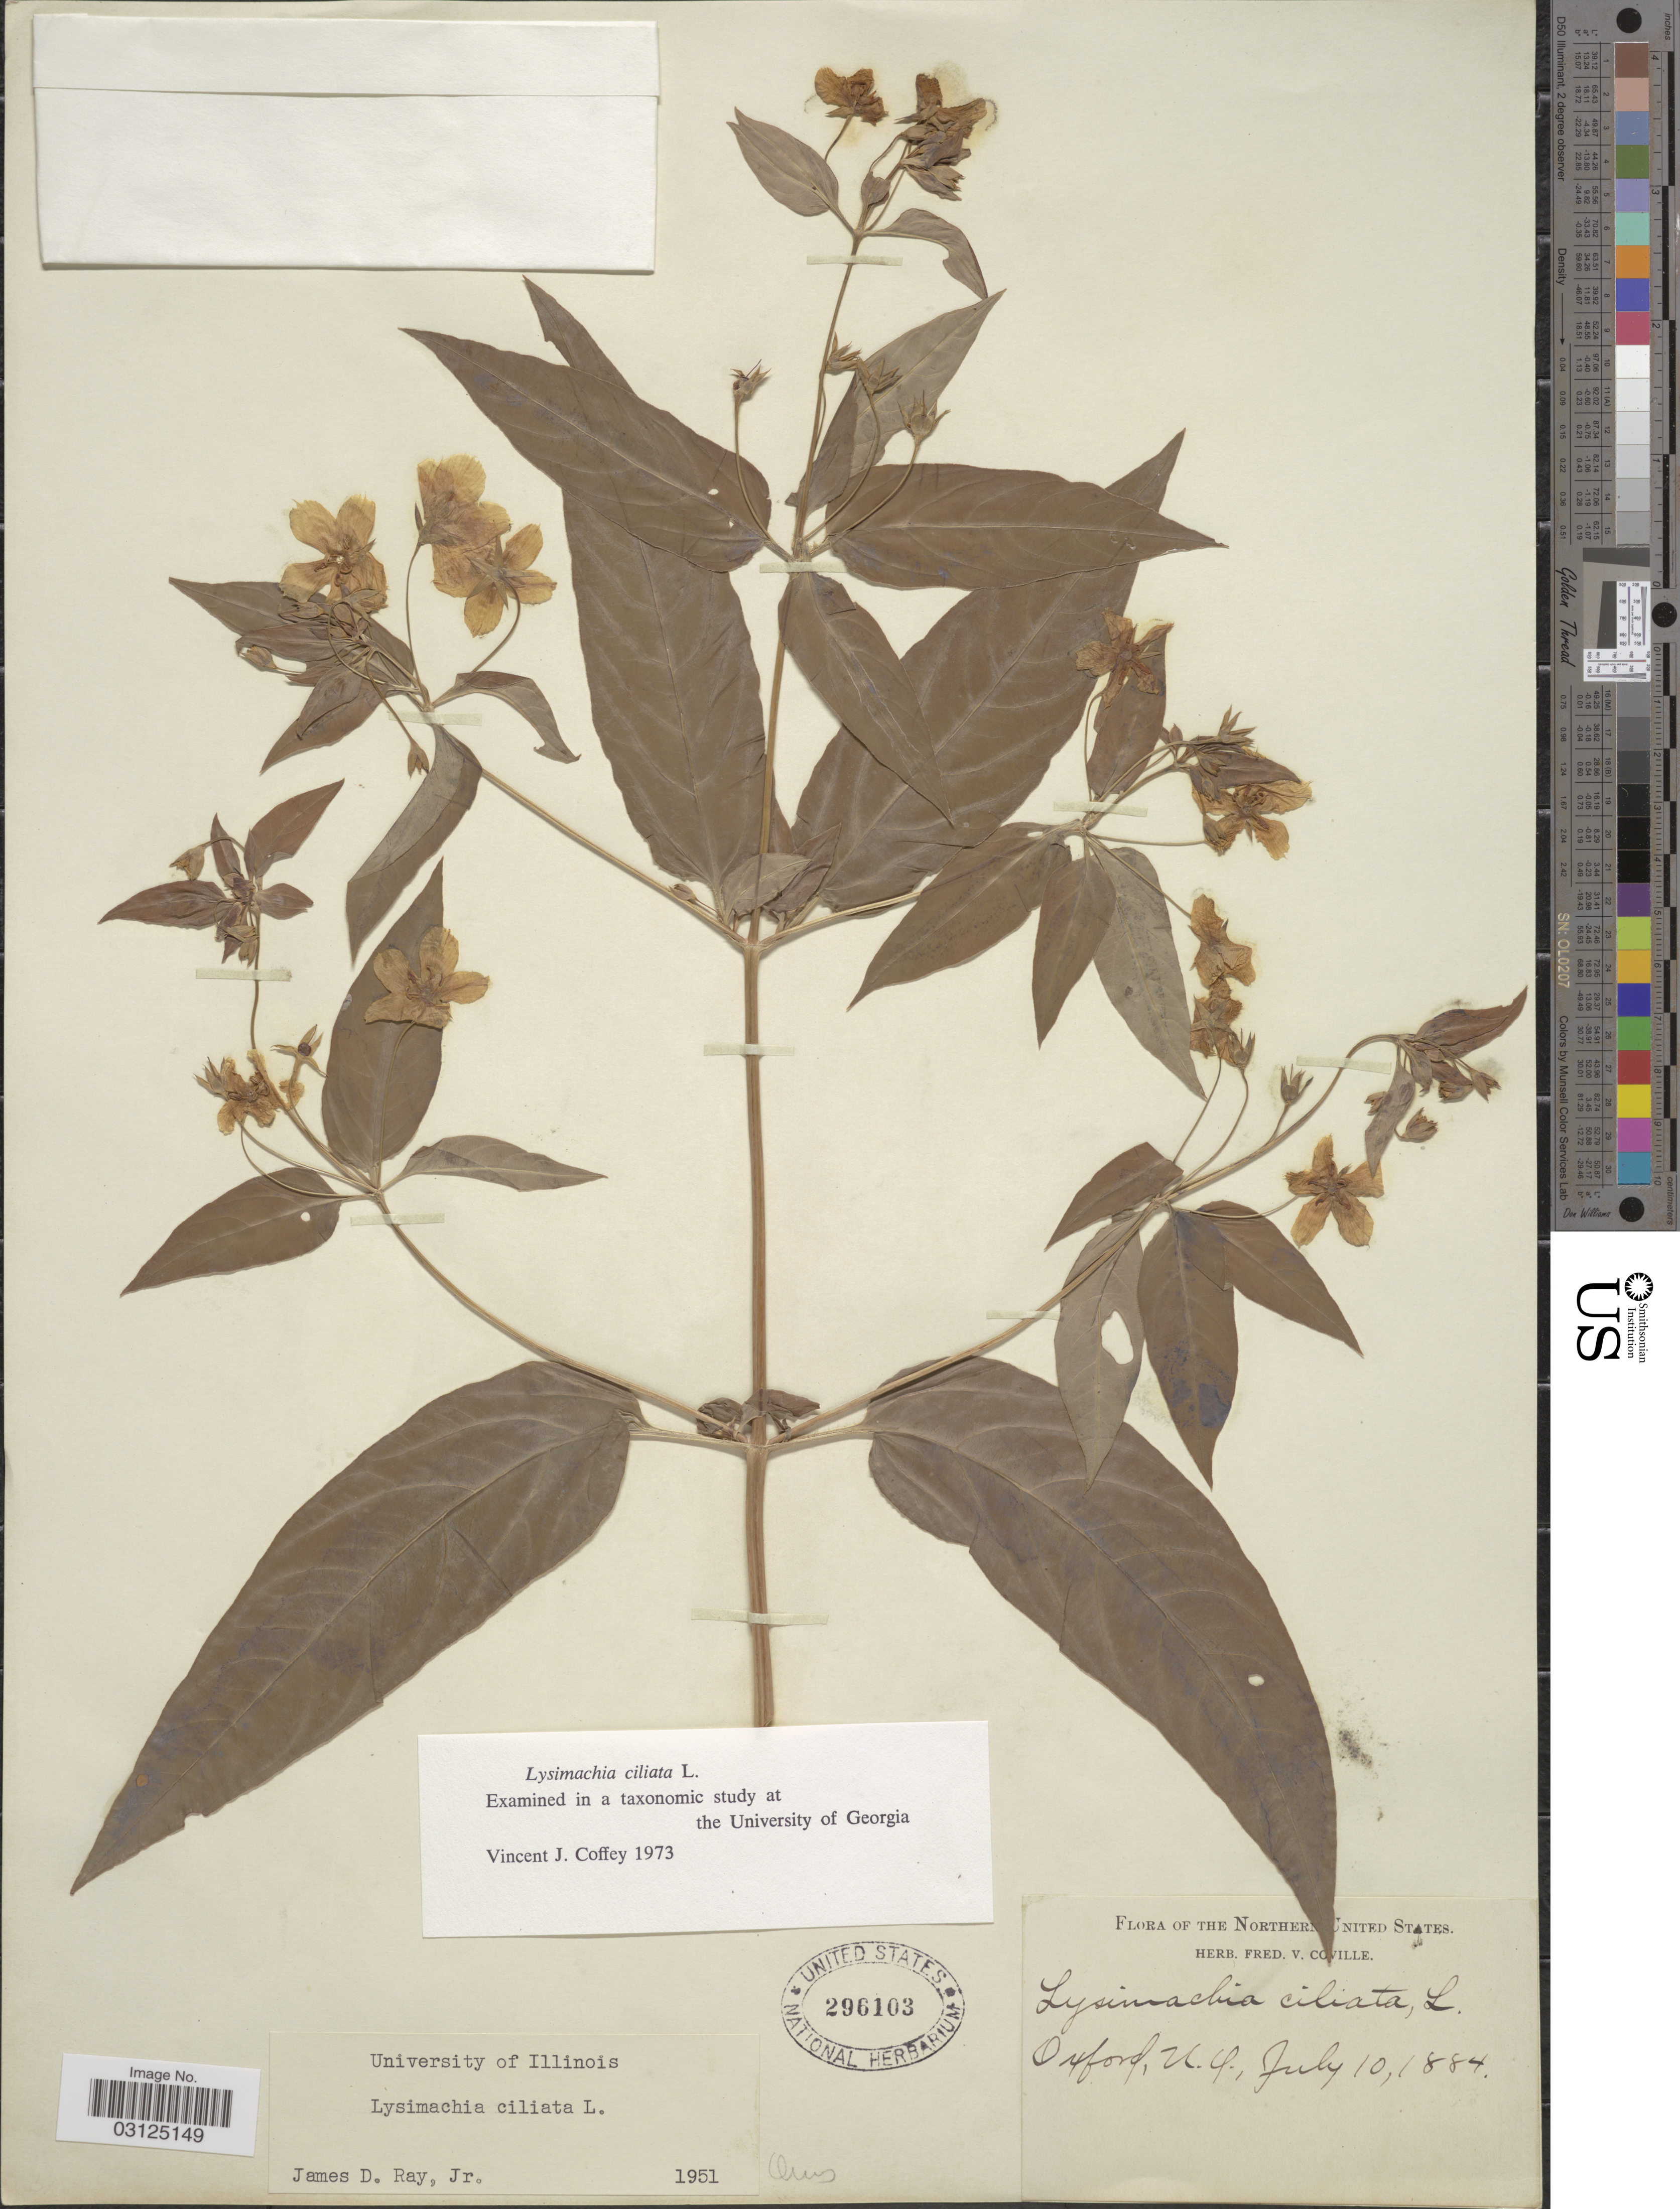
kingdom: Plantae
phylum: Tracheophyta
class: Magnoliopsida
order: Ericales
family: Primulaceae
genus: Lysimachia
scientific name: Lysimachia ciliata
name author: L.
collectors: ex herb. Fred. V. Coville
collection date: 1884-07-10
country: United States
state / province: New York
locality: The Northern United States. Oxford.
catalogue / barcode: US 296103